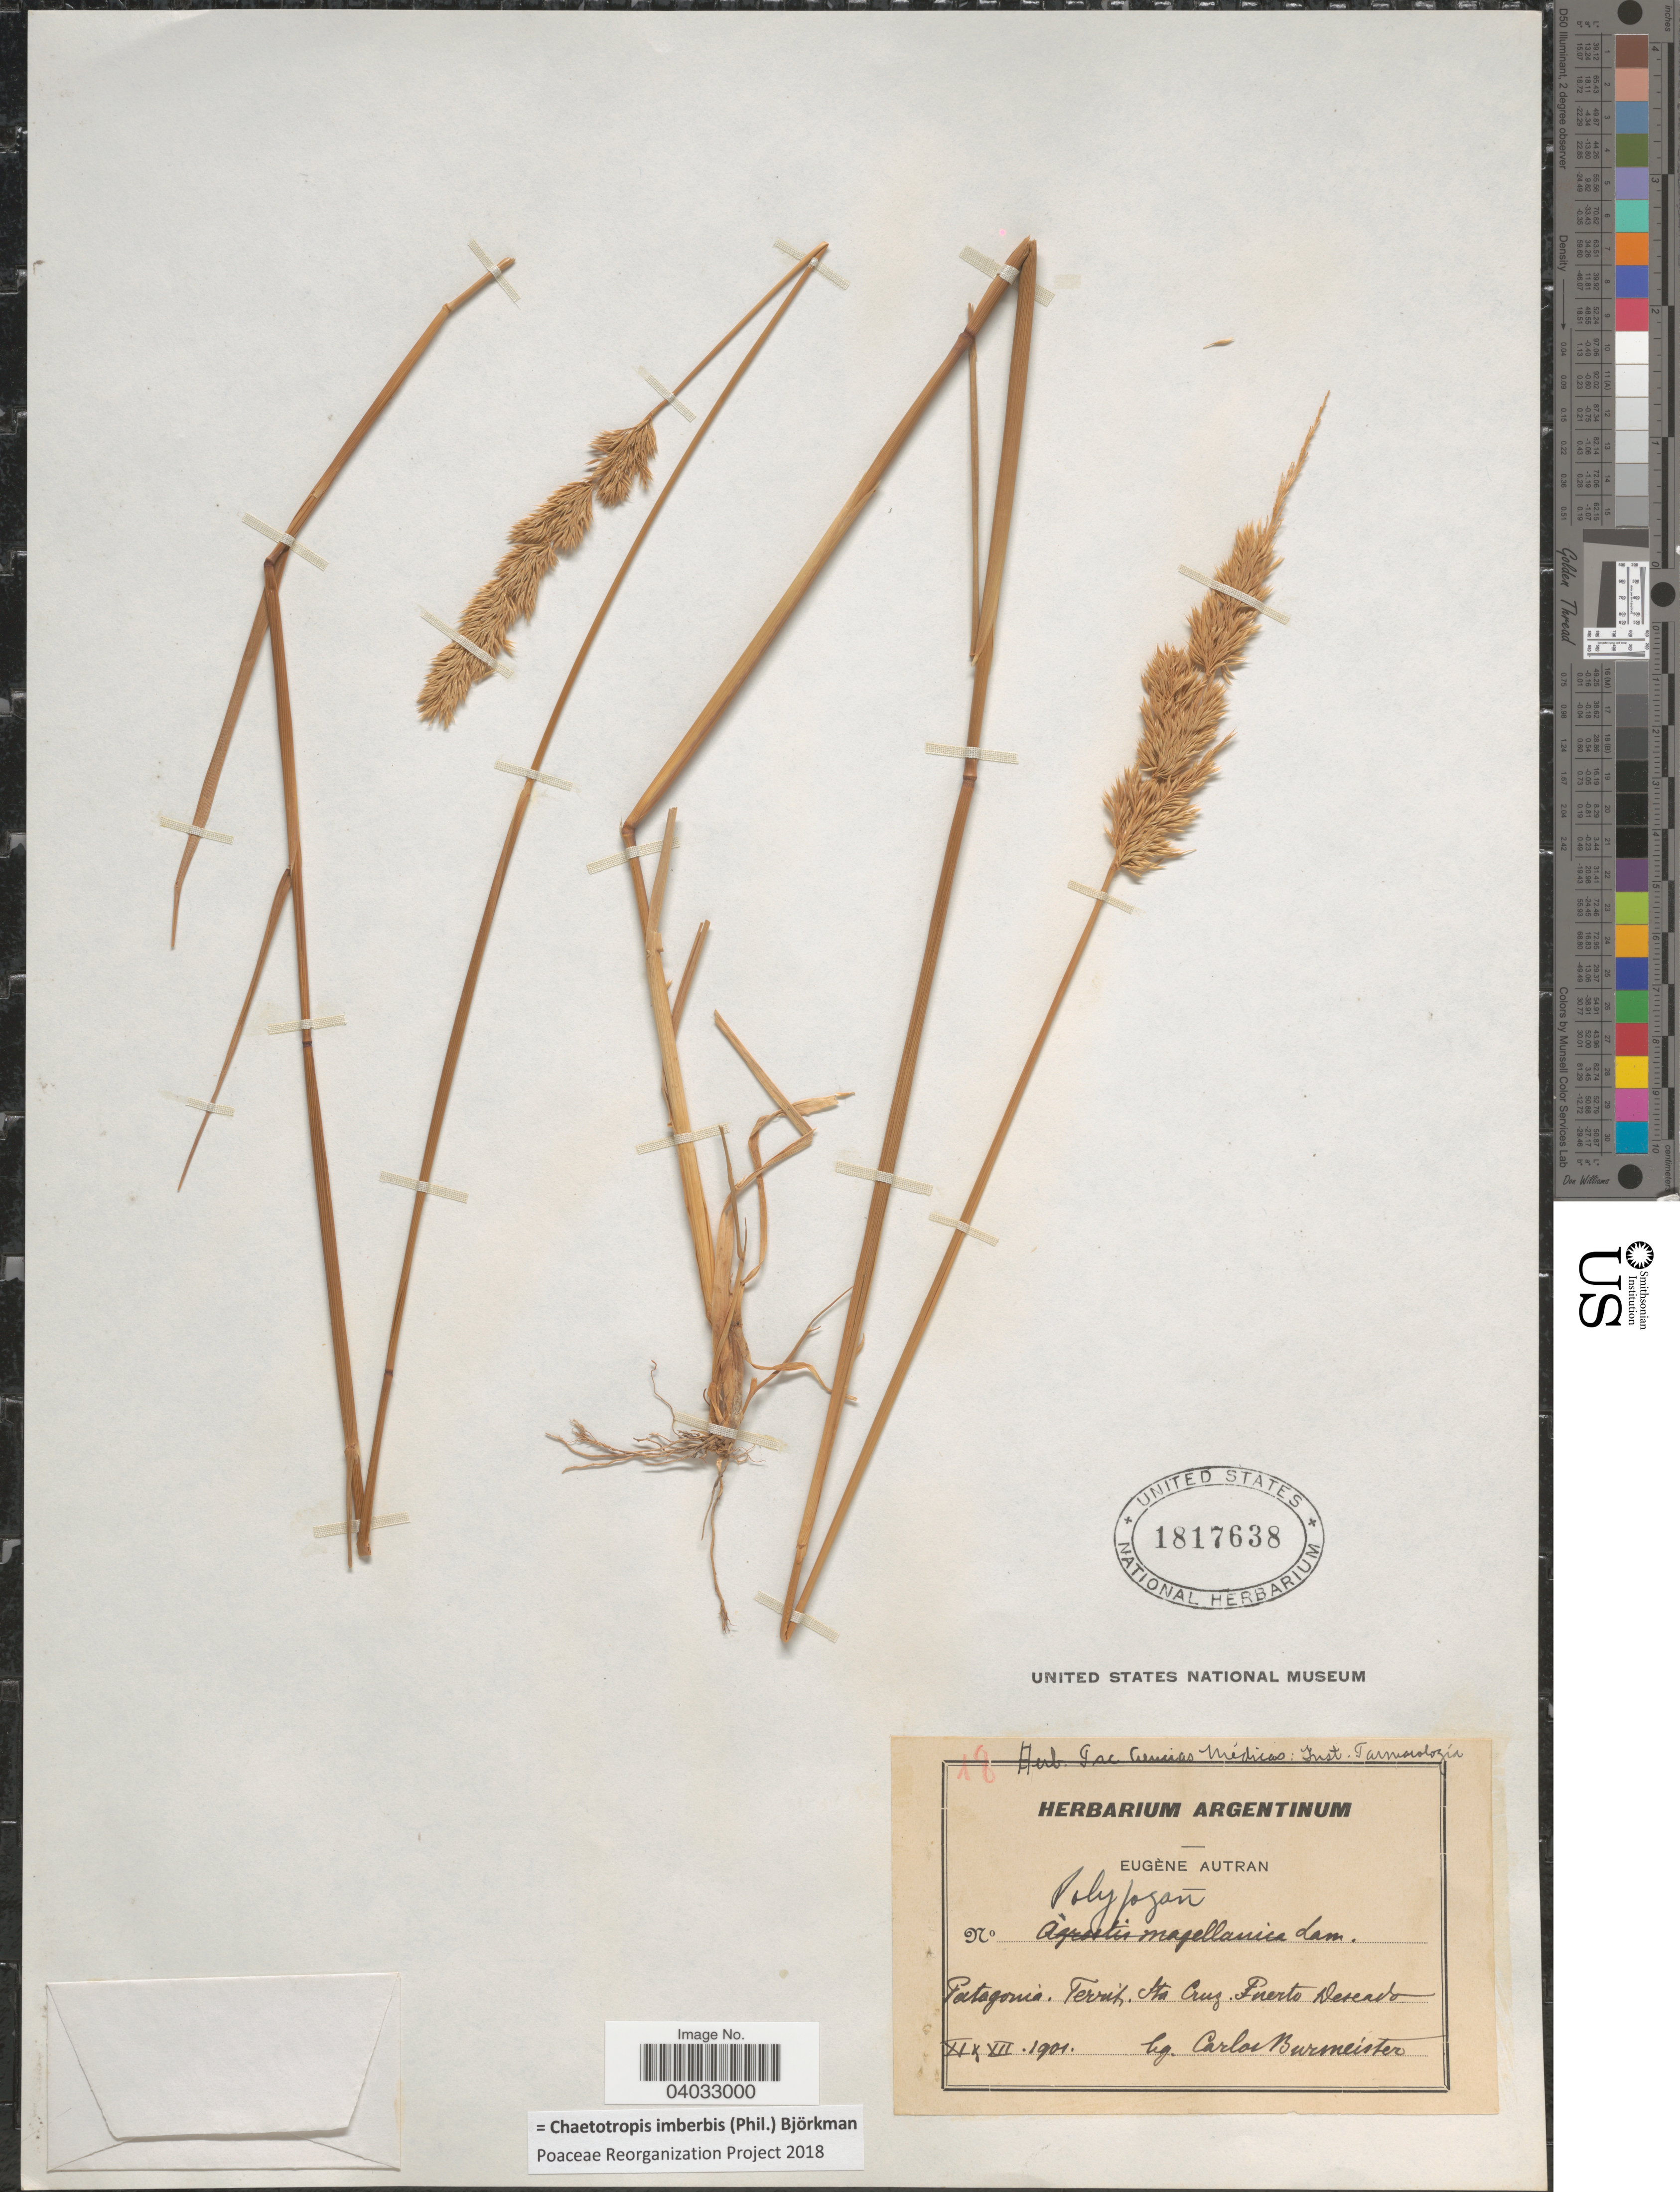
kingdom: Plantae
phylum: Tracheophyta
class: Liliopsida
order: Poales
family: Poaceae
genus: Chaetotropis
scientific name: Chaetotropis imberbis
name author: (Phil.) Björkman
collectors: H. C. Burmeister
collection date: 1901-11/1901-12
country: Argentina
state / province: Santa Cruz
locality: Patagonia. Ferrit. Sta Cruz. Puerto Deseado.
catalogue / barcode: US 1817638